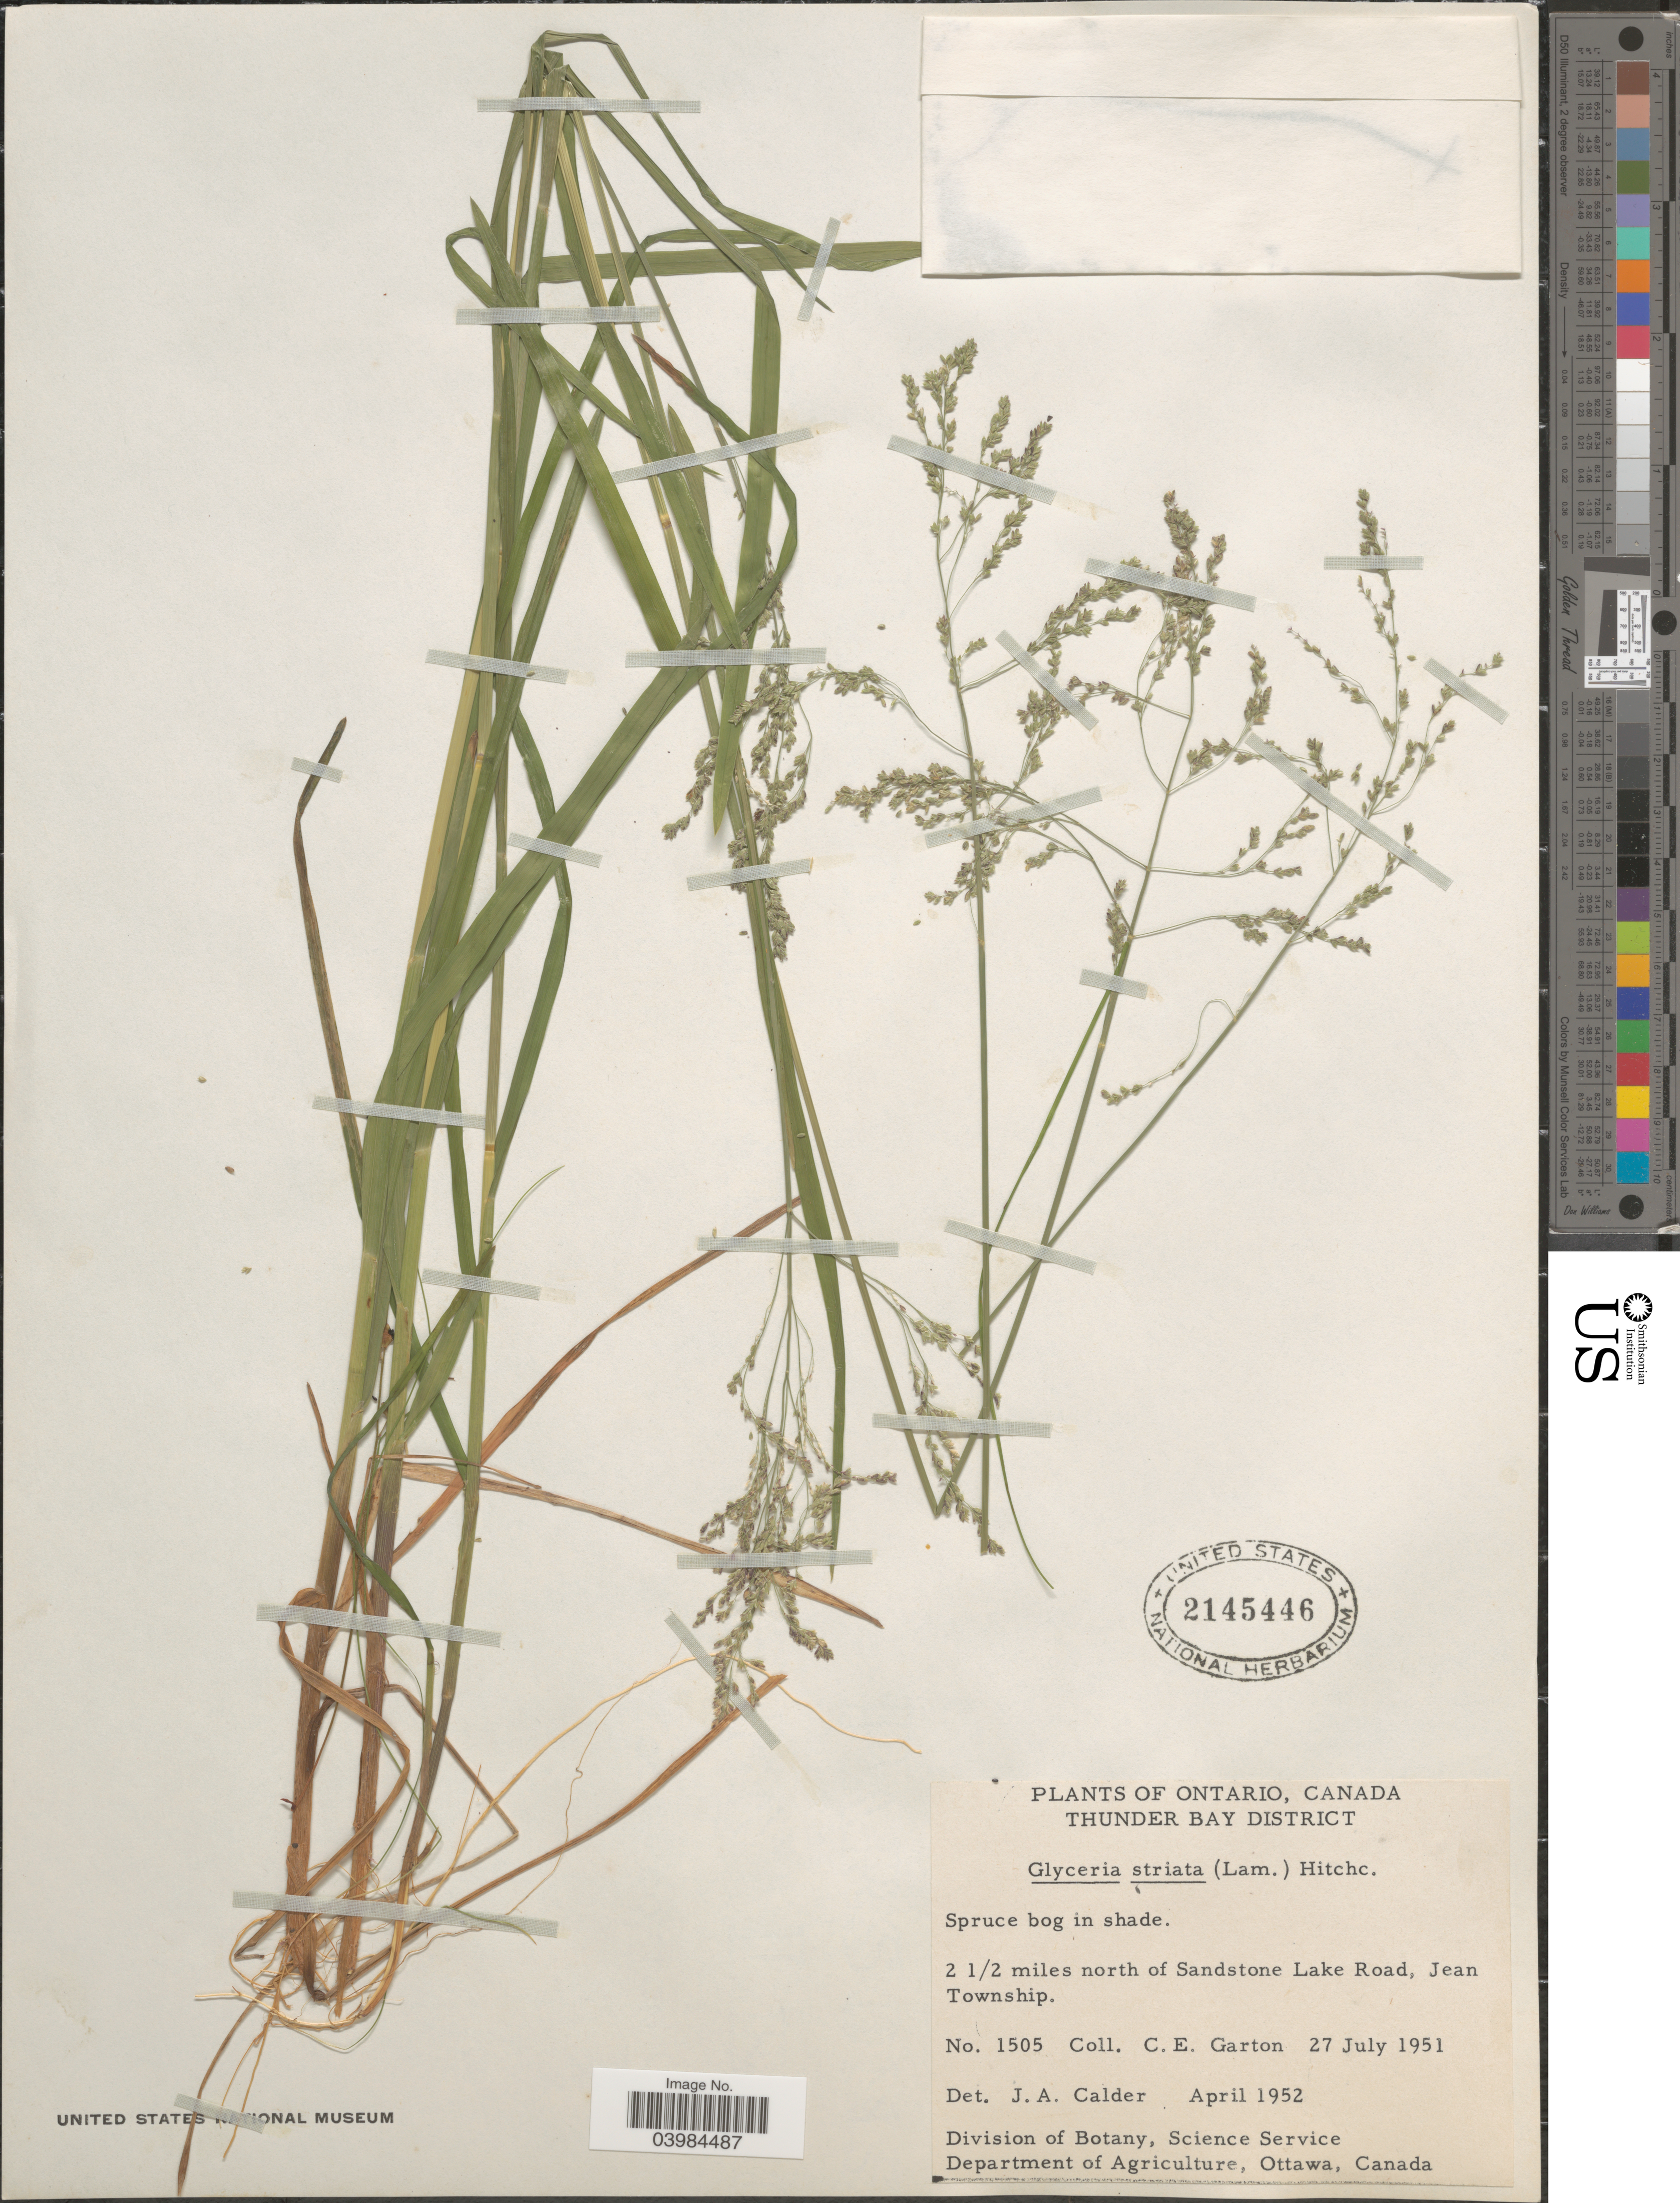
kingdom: Plantae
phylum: Tracheophyta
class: Liliopsida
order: Poales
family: Poaceae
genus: Glyceria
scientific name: Glyceria striata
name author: (Lam.) Hitchc.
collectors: C. E. Garton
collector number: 1505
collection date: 1951-07-27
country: Canada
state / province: Ontario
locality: Thunder Bay District. 2½ miles north of Sandstone Lake Road, Jean Township.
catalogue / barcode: US 2145446